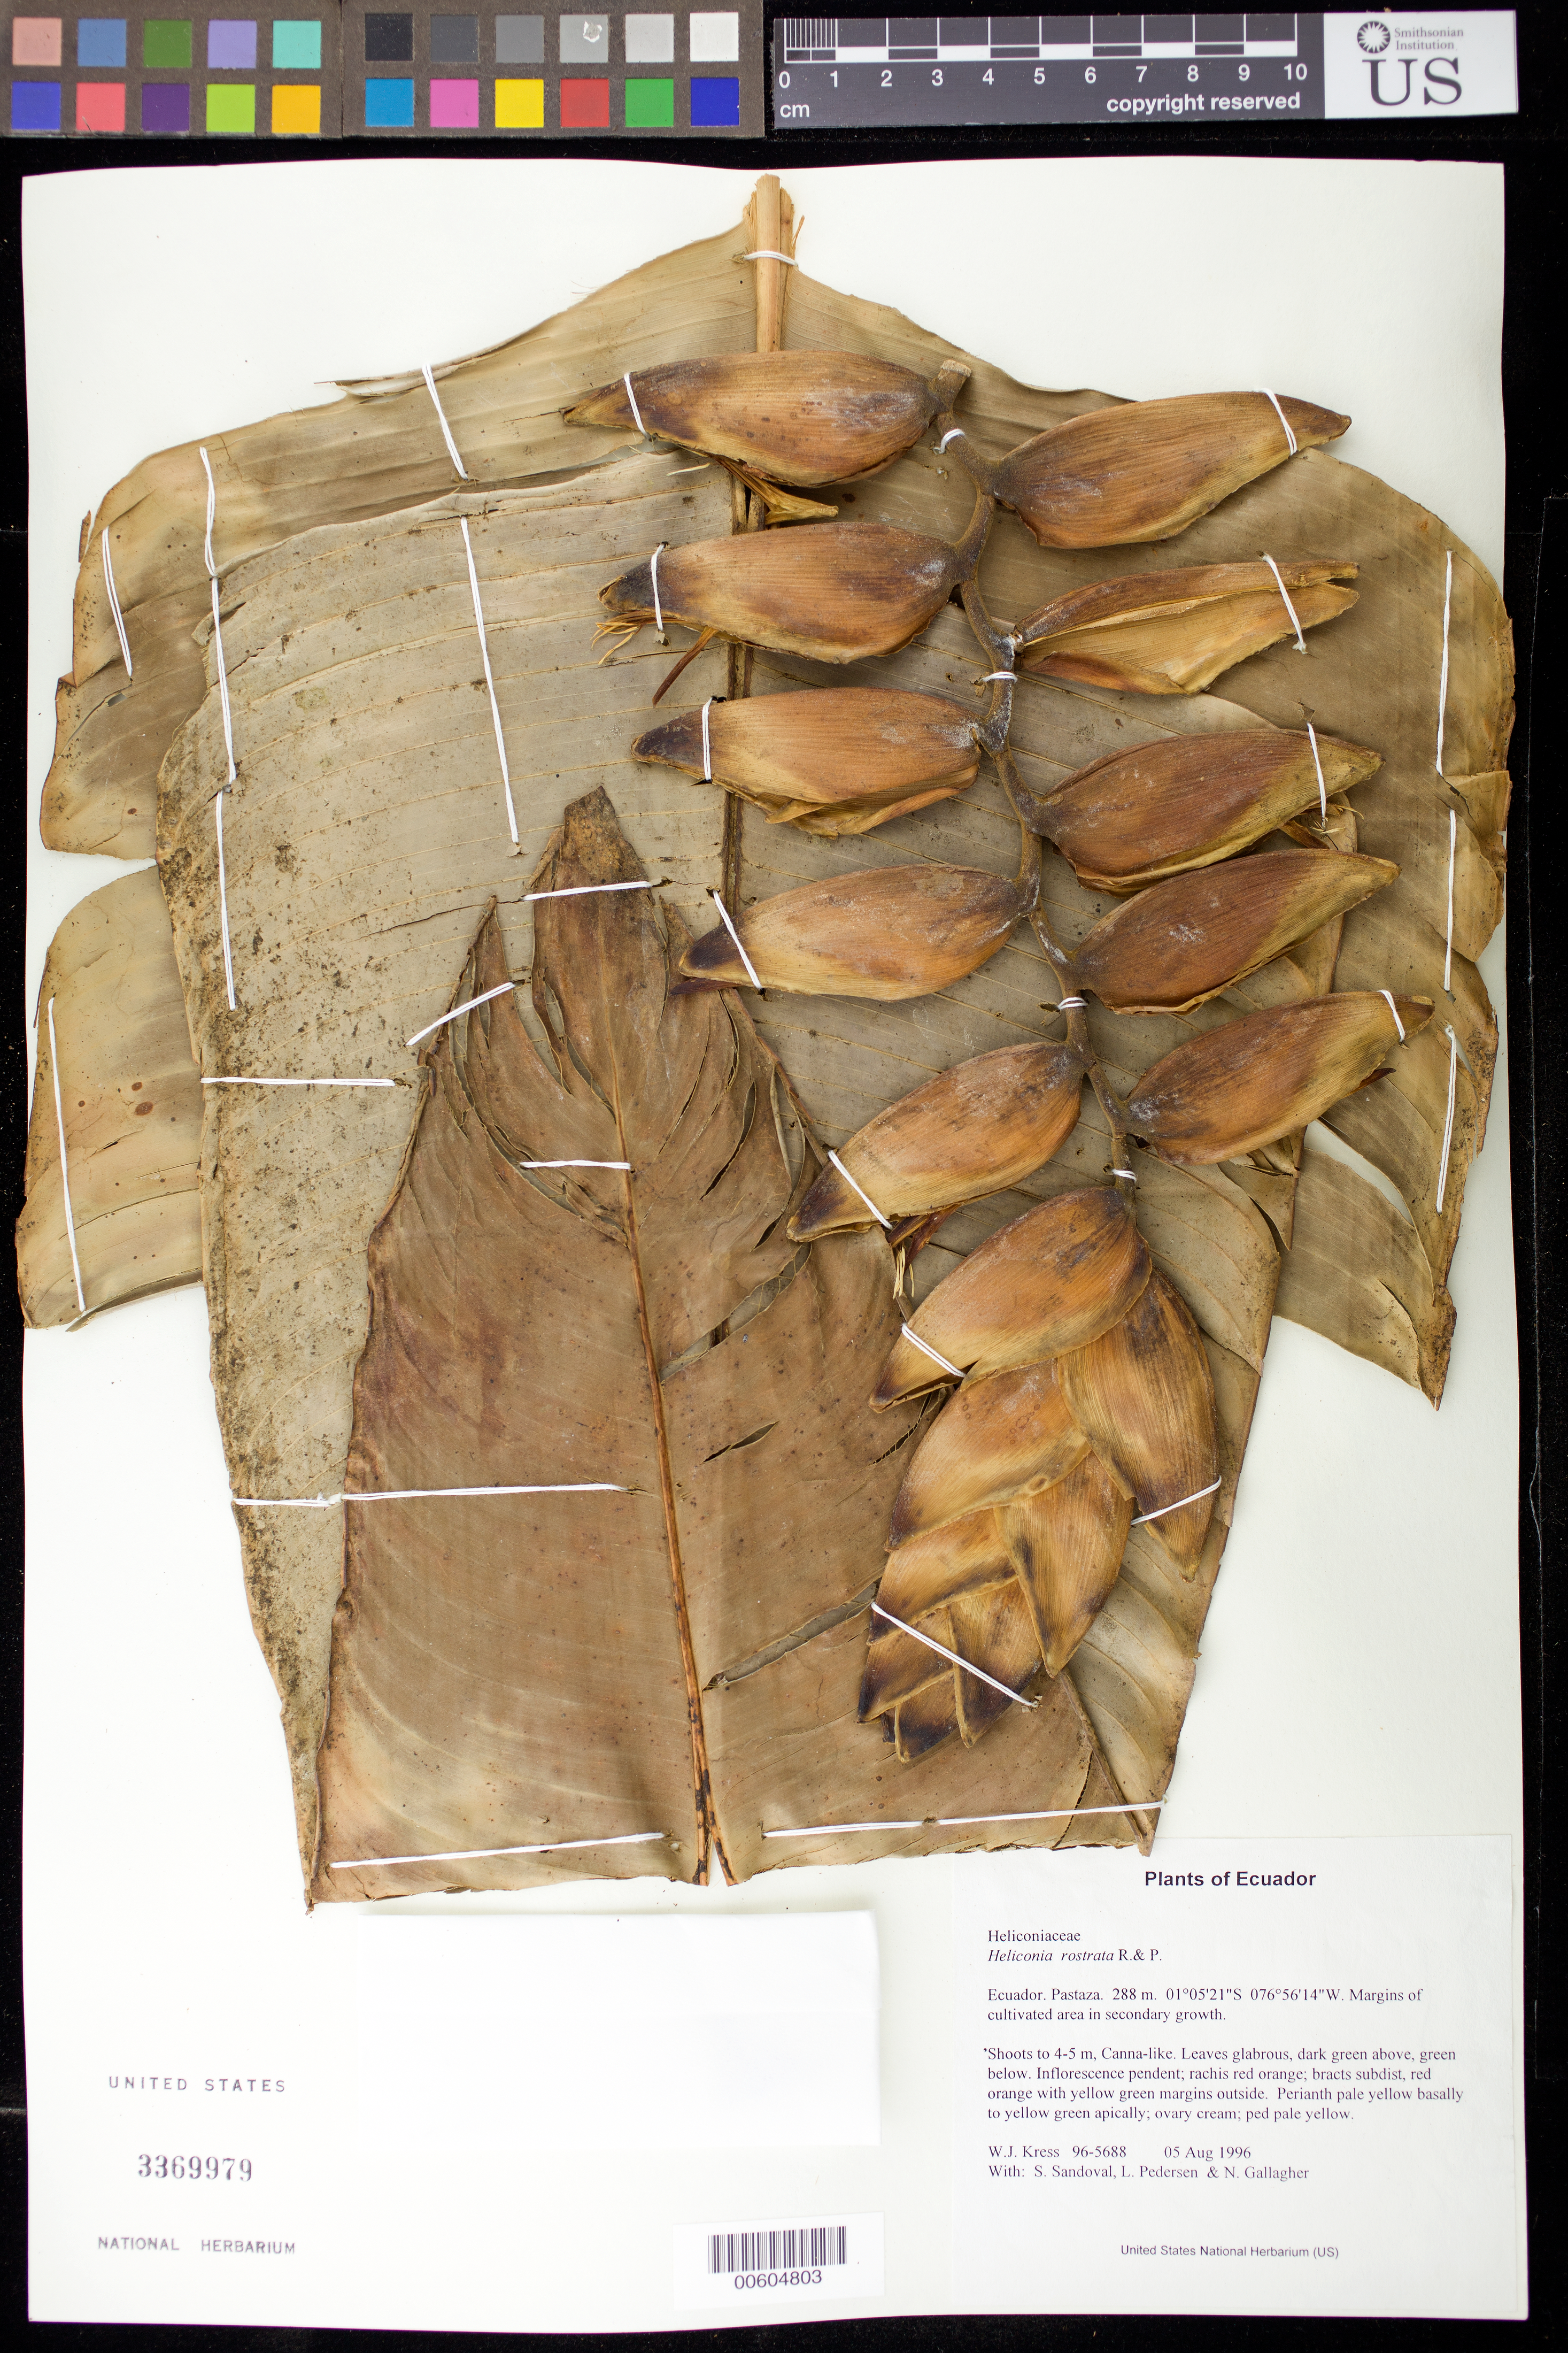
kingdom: Plantae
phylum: Tracheophyta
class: Liliopsida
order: Zingiberales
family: Heliconiaceae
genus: Heliconia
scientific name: Heliconia rostrata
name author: Ruiz & Pav.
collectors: W. J. Kress, S. Sandoval, L. Pedersen & N. L. Gallagher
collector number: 96-5688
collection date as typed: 05 Aug 1996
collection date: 1996-08-05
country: Ecuador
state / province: Pastaza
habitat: Margins of cultivated area in secondary growth.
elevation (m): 288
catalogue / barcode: US 3369979